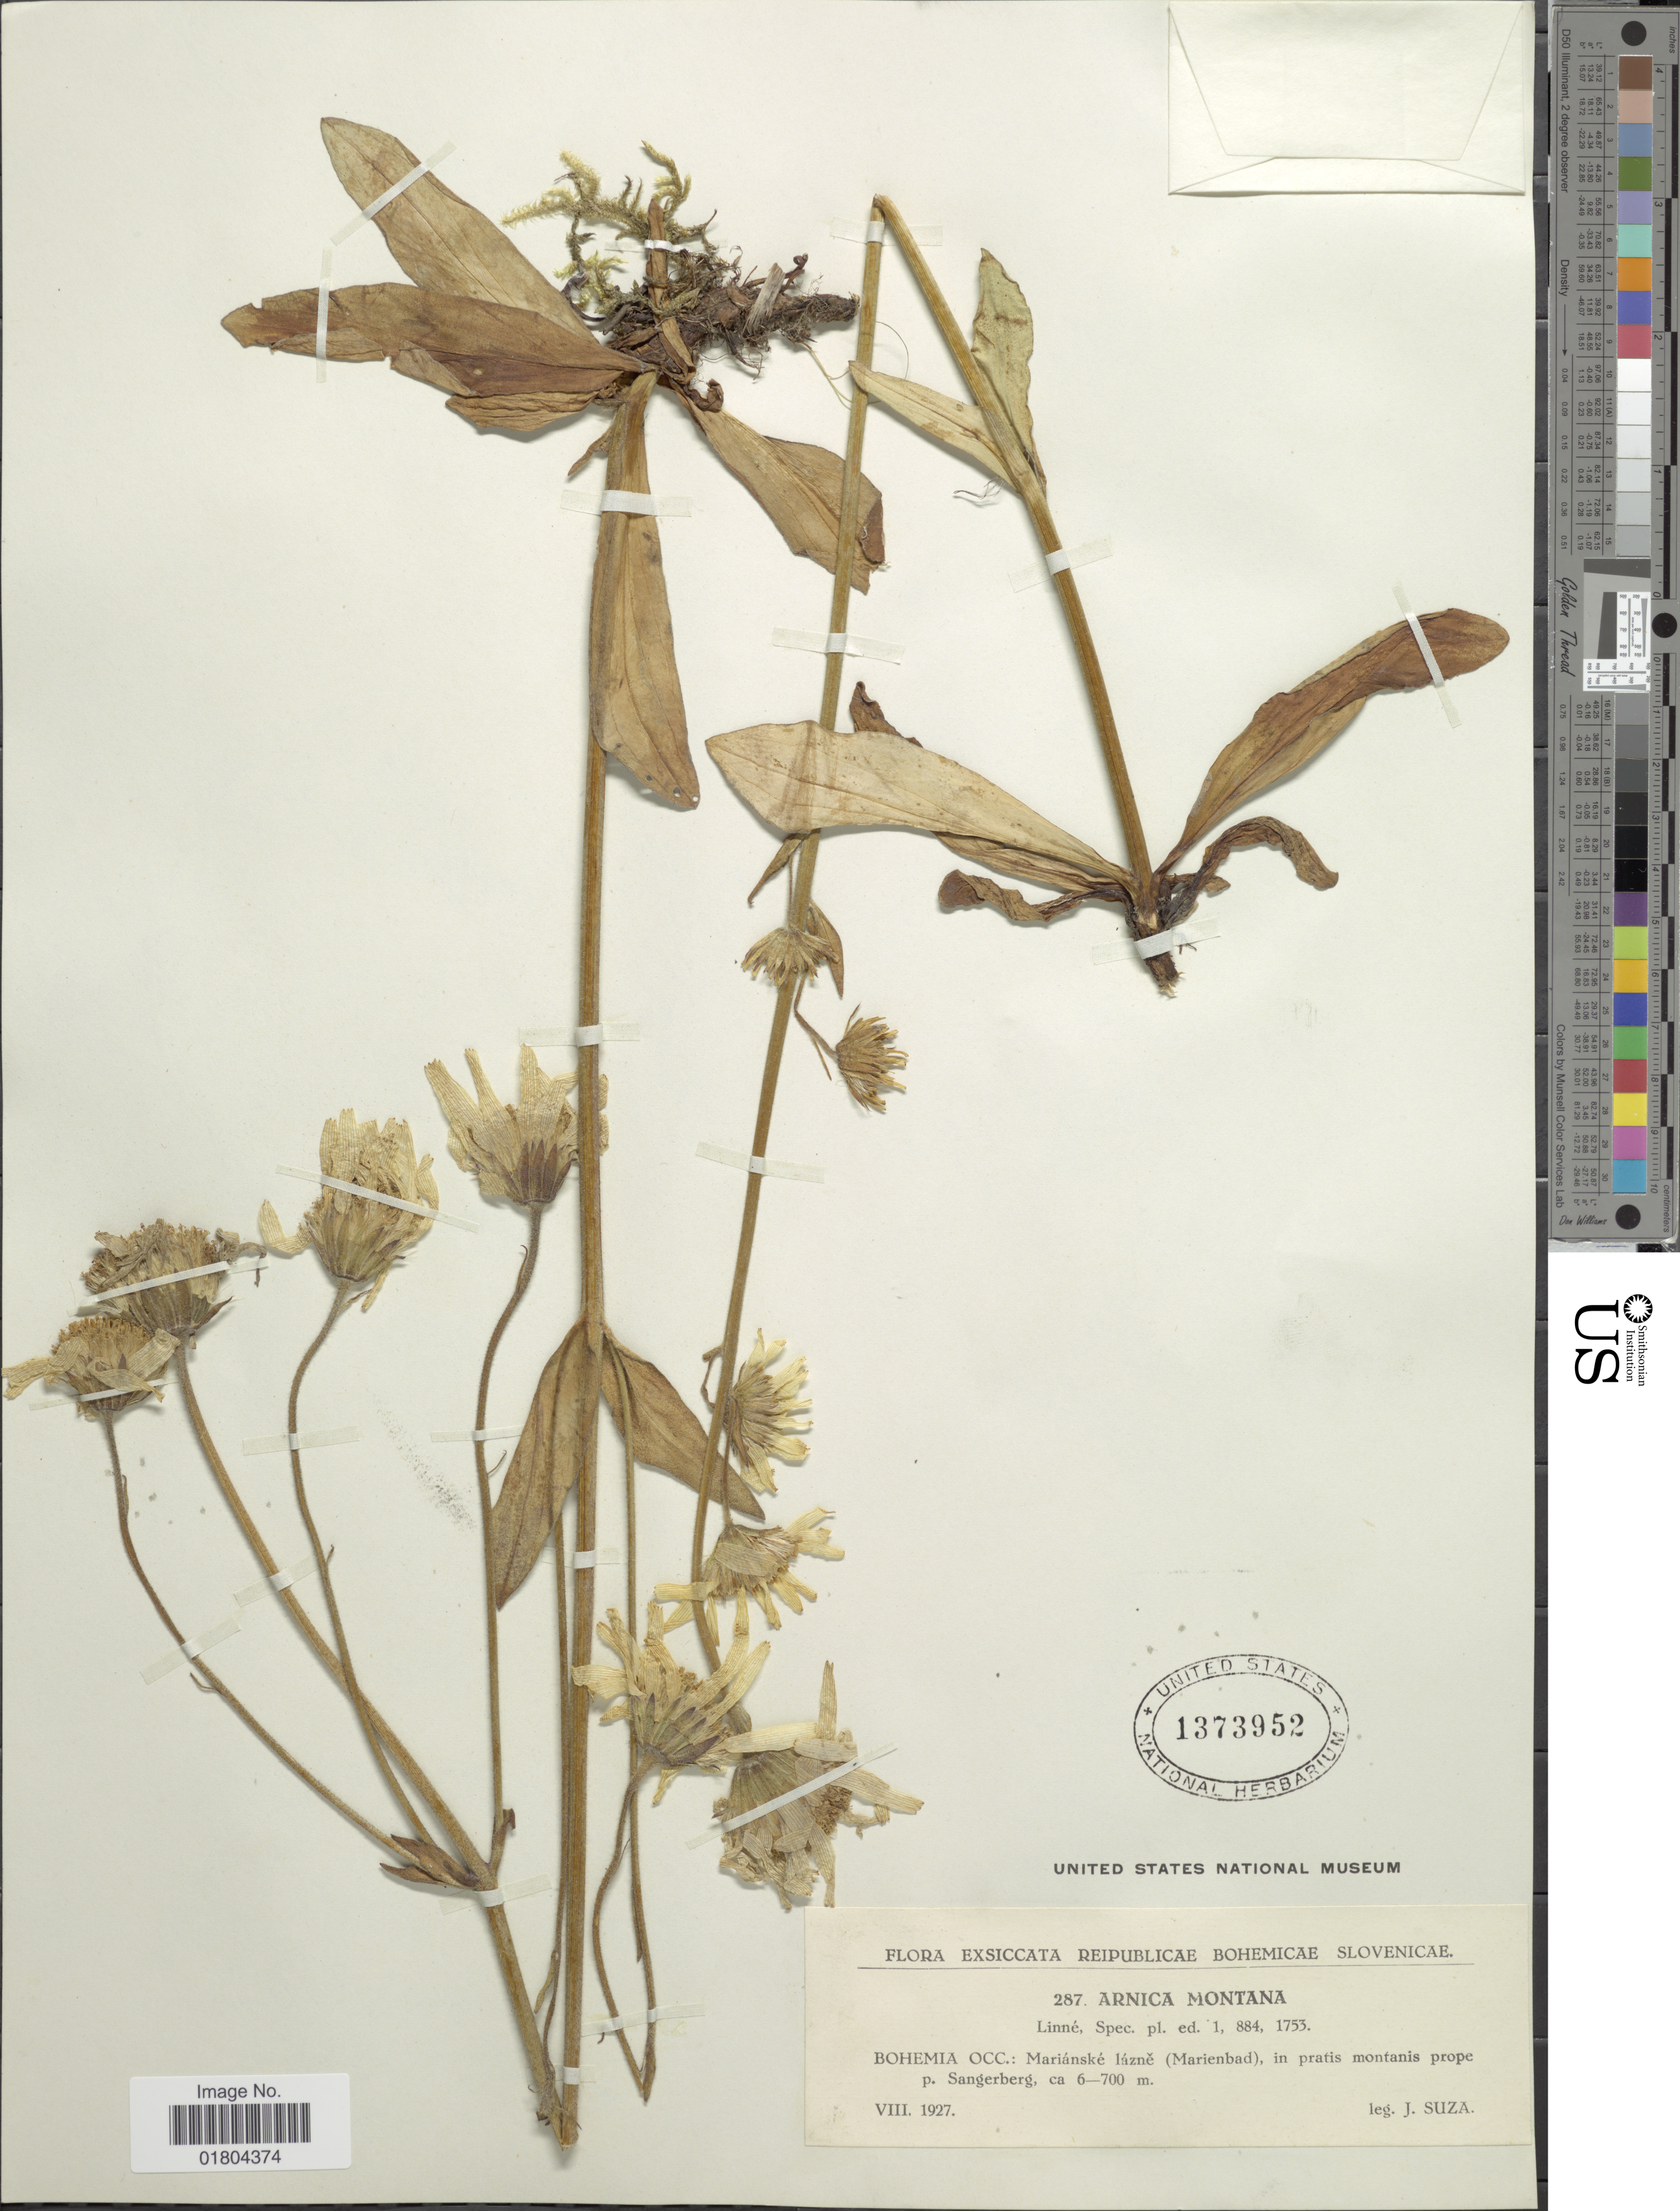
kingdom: Plantae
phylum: Tracheophyta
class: Magnoliopsida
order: Asterales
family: Asteraceae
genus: Arnica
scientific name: Arnica montana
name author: L.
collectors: J. Suza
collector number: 287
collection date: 1927-08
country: Slovakia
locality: Bohemia Occ: Mariánské lázne (Marienbad), in pratis montanis prope p. Sangerberg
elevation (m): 600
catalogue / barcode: US 1373952